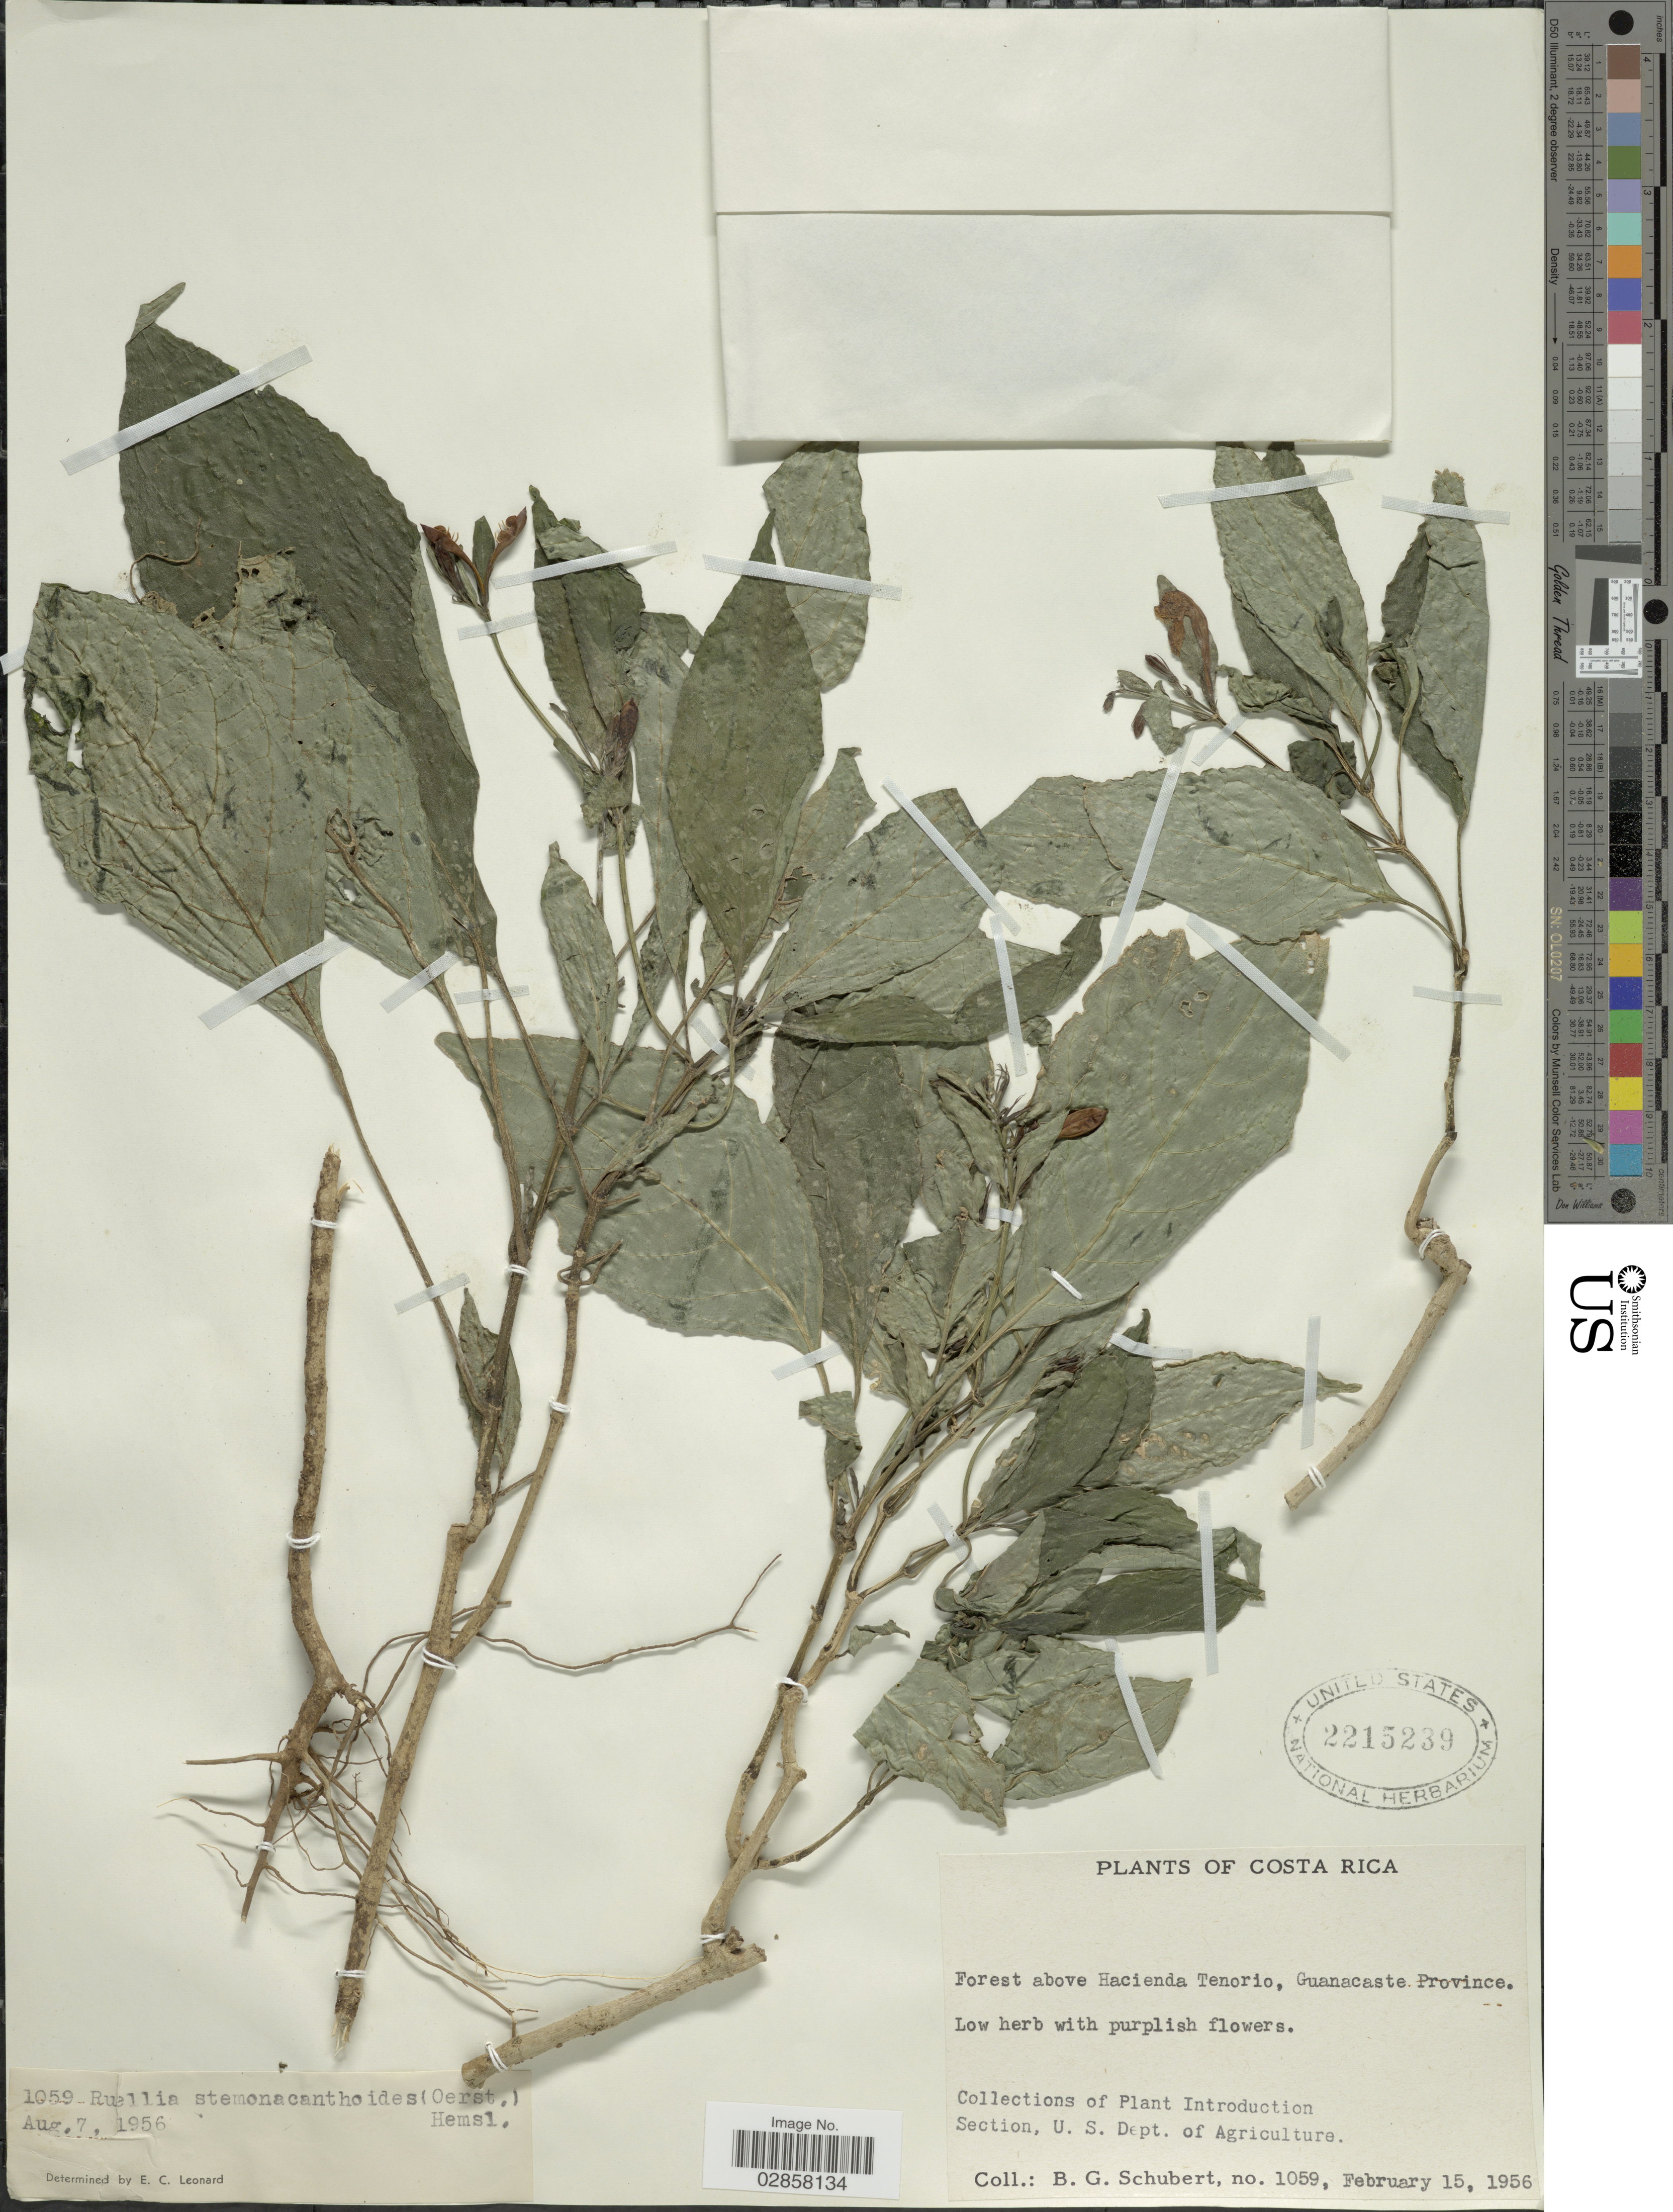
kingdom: Plantae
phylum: Tracheophyta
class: Magnoliopsida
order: Lamiales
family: Acanthaceae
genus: Ruellia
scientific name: Ruellia stemonacanthoides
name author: (Oerst.) Hemsl.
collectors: B. Schubert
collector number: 1059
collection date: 1956-02-15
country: Costa Rica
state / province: Guanacaste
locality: Forest above Hacienda Tenorio.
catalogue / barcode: US 2215239